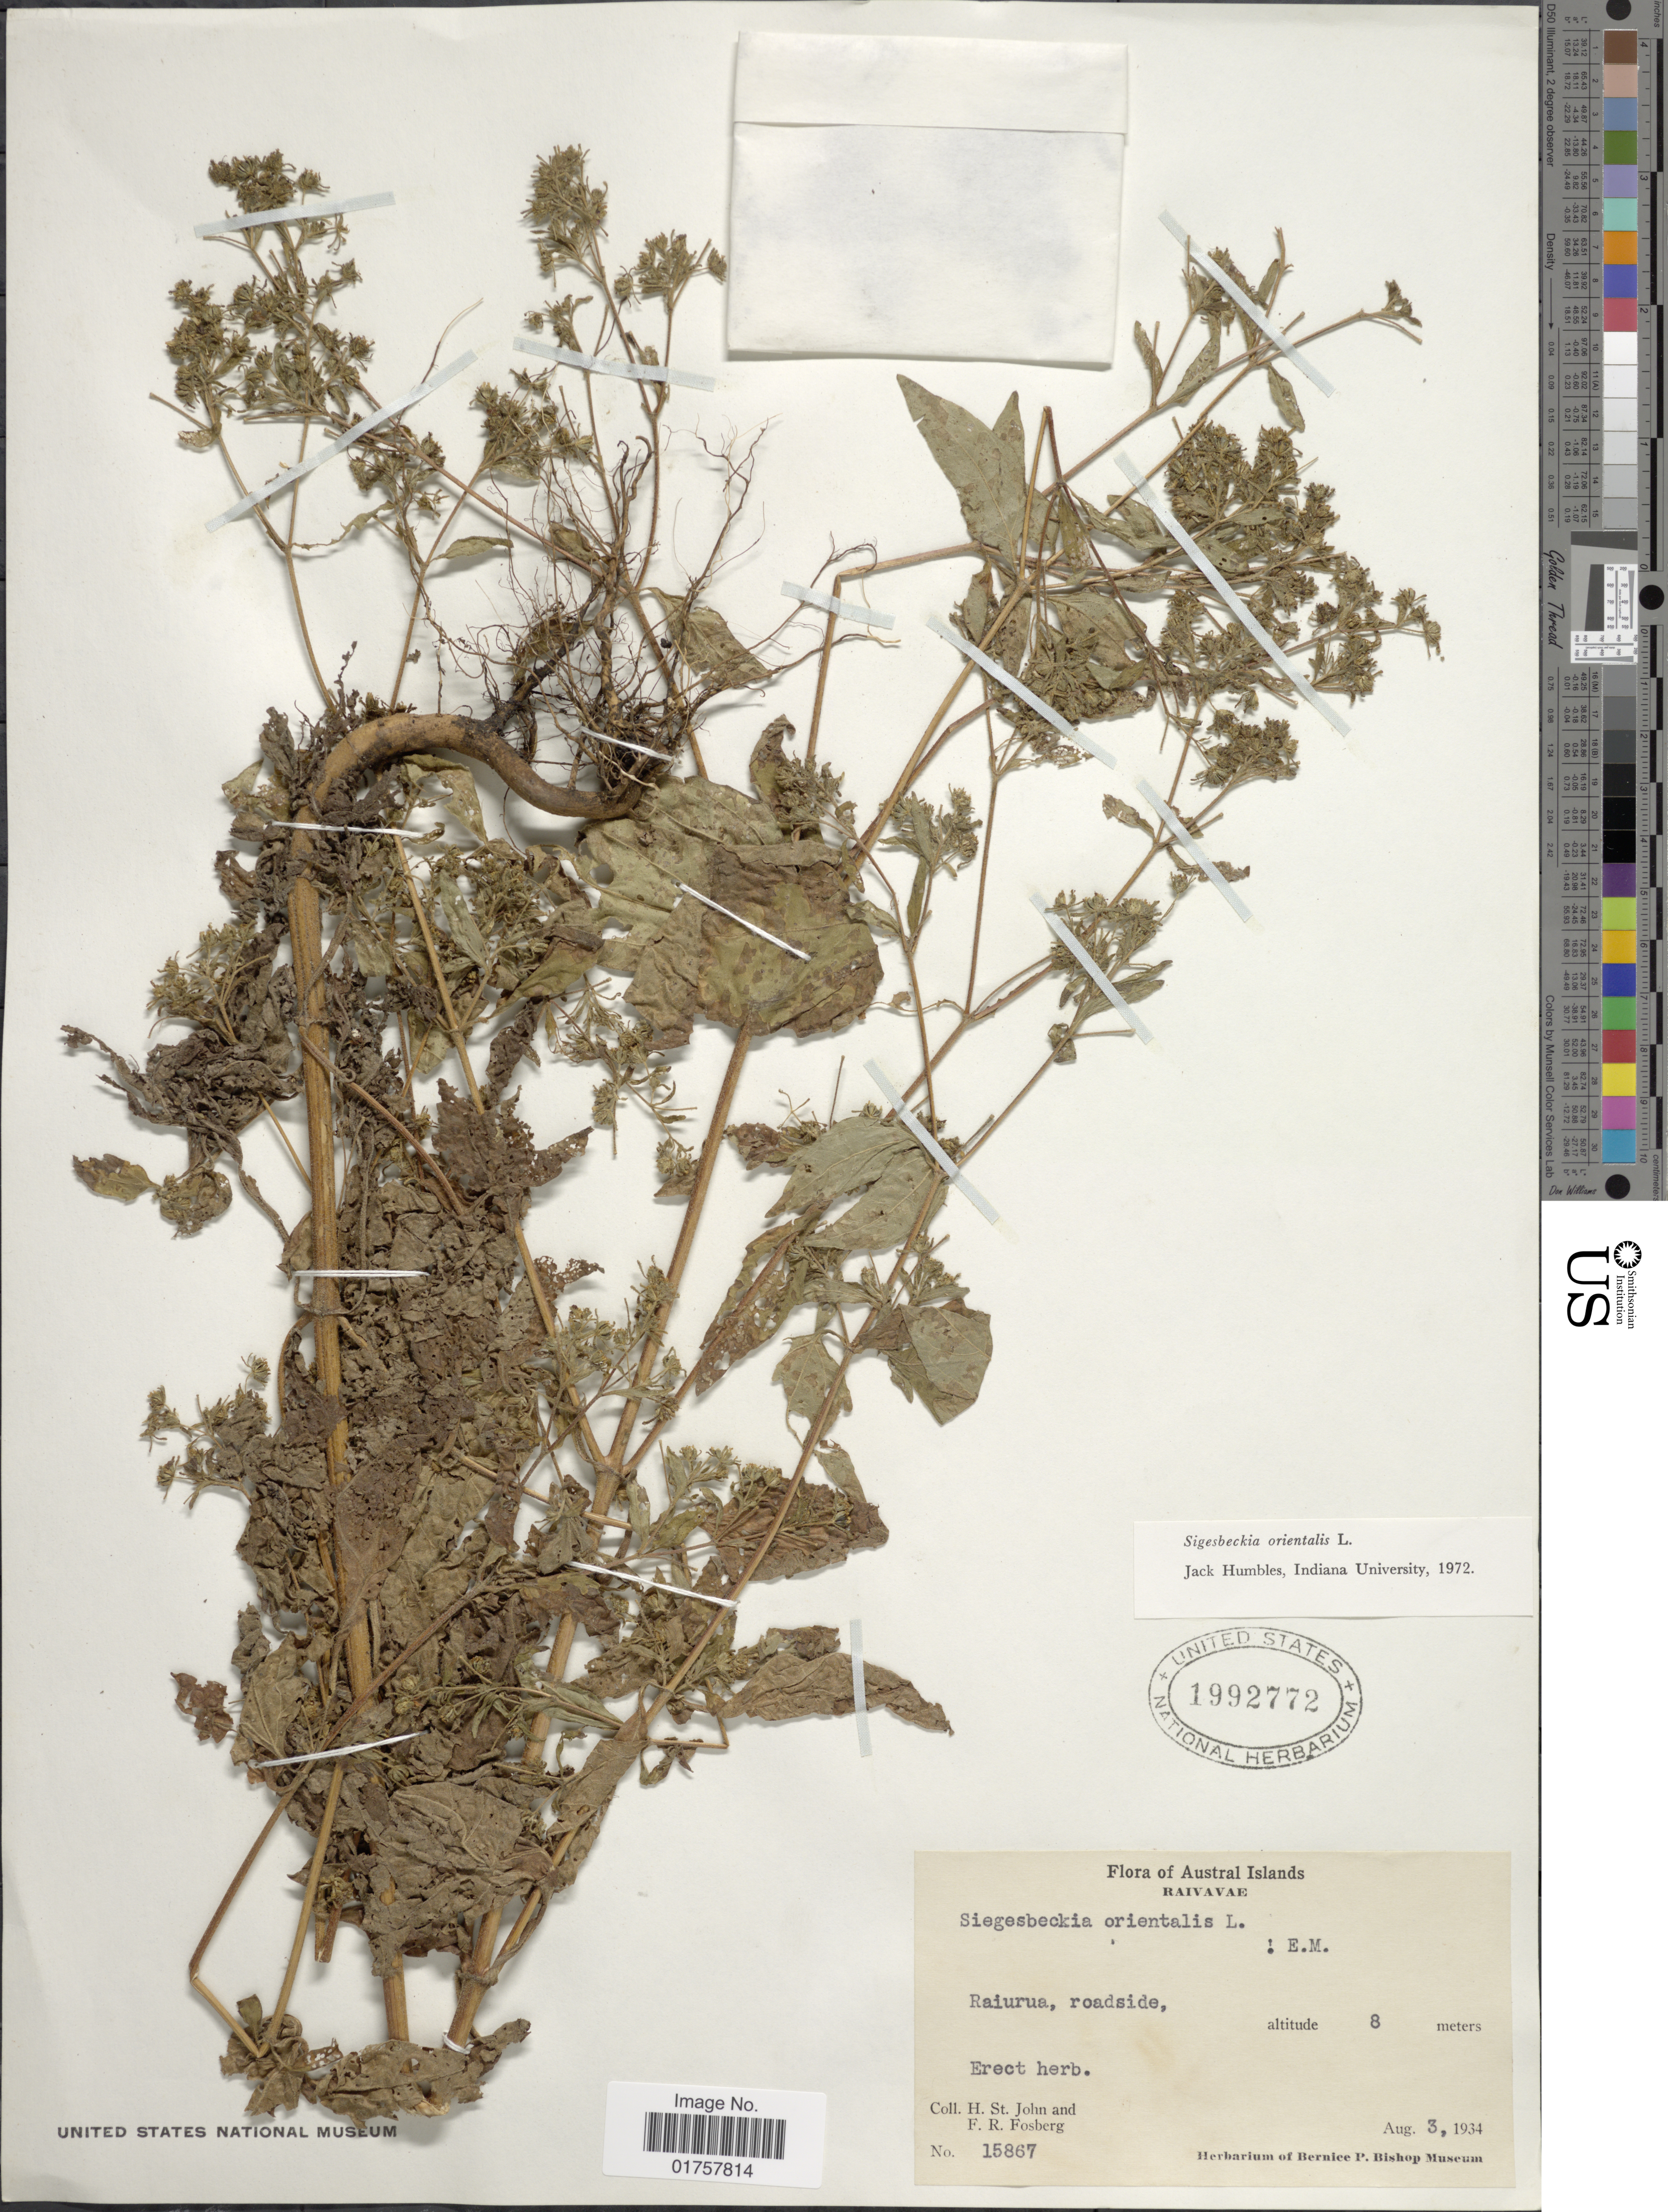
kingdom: Plantae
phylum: Tracheophyta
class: Magnoliopsida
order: Asterales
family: Asteraceae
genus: Sigesbeckia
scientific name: Sigesbeckia orientalis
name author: L.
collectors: N. Purcell & F. R. Fosberg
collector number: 15867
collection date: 1934-08-03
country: French Polynesia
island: Raivavae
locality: Austral Islands, Raivavae, Raiurua, roadside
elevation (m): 8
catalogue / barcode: US 1992772